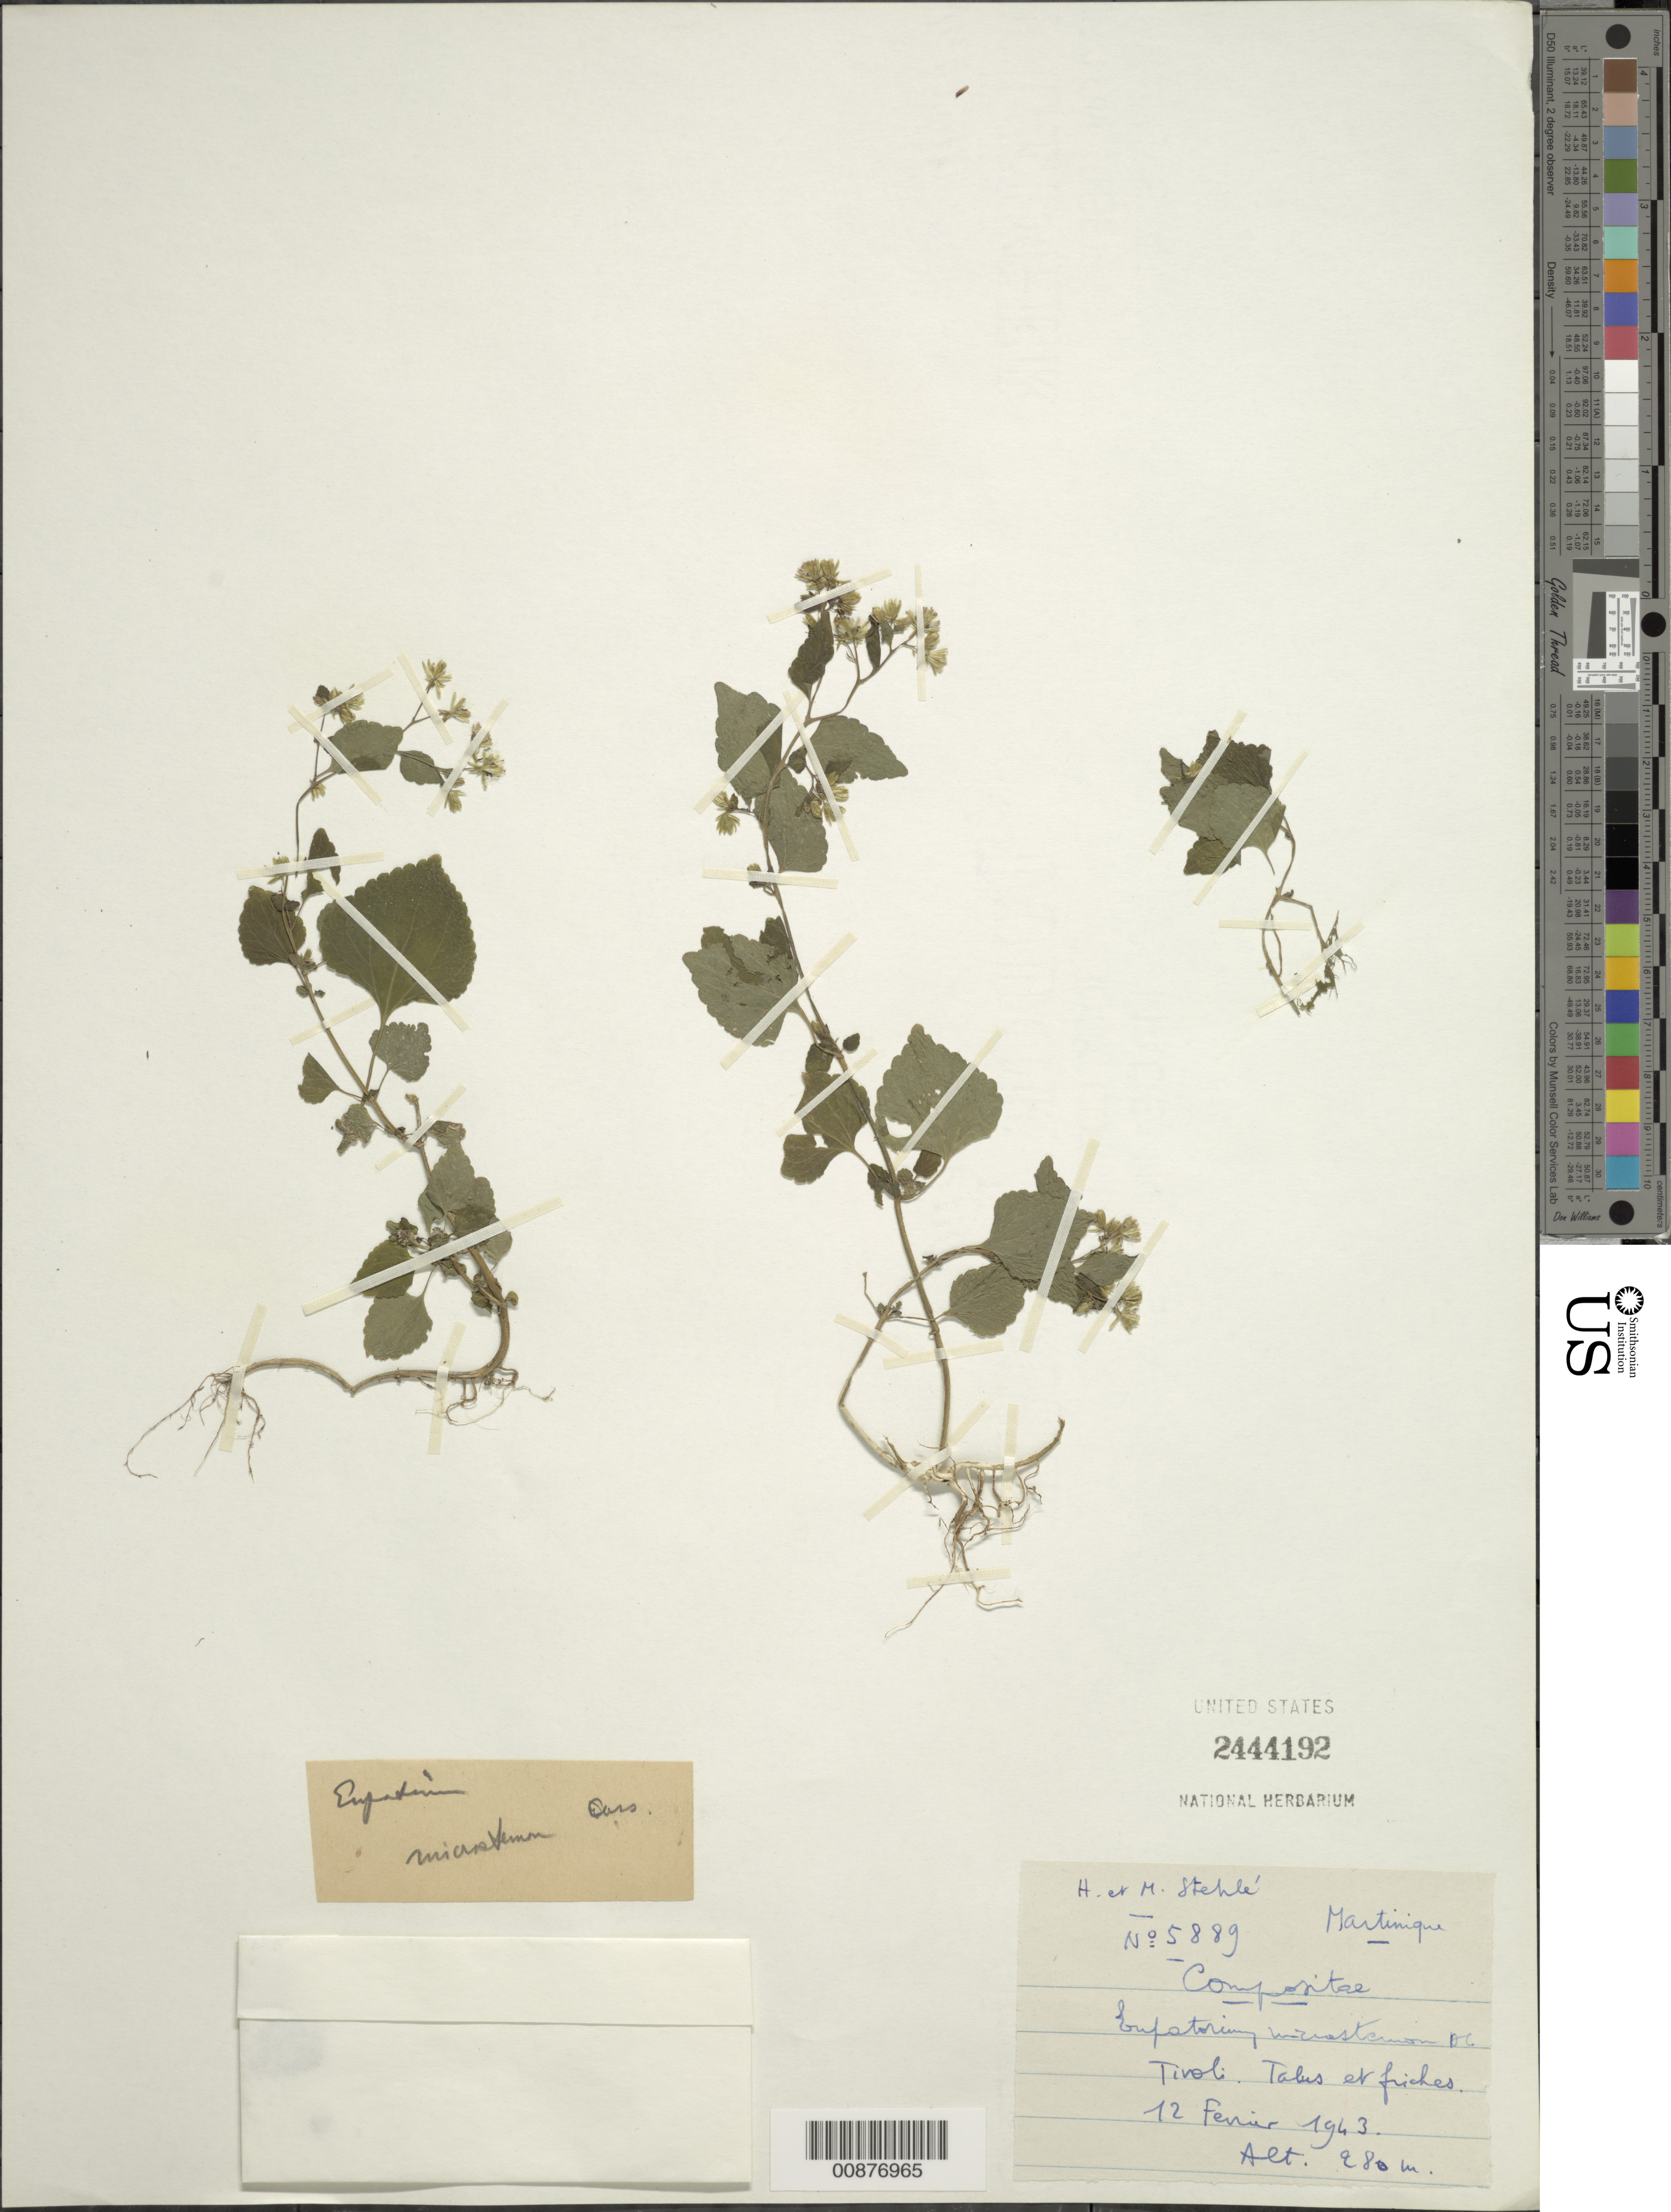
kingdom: Plantae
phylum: Tracheophyta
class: Magnoliopsida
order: Asterales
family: Asteraceae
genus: Fleischmannia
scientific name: Fleischmannia microstemon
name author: (Cass.) R.M. King & H. Rob.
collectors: H. Stehlé & M. Stehlé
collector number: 5889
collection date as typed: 12 Feb 1943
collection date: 1943-02-12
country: Martinique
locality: Tivoli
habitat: Talus et friches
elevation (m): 280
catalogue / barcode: US 2444192